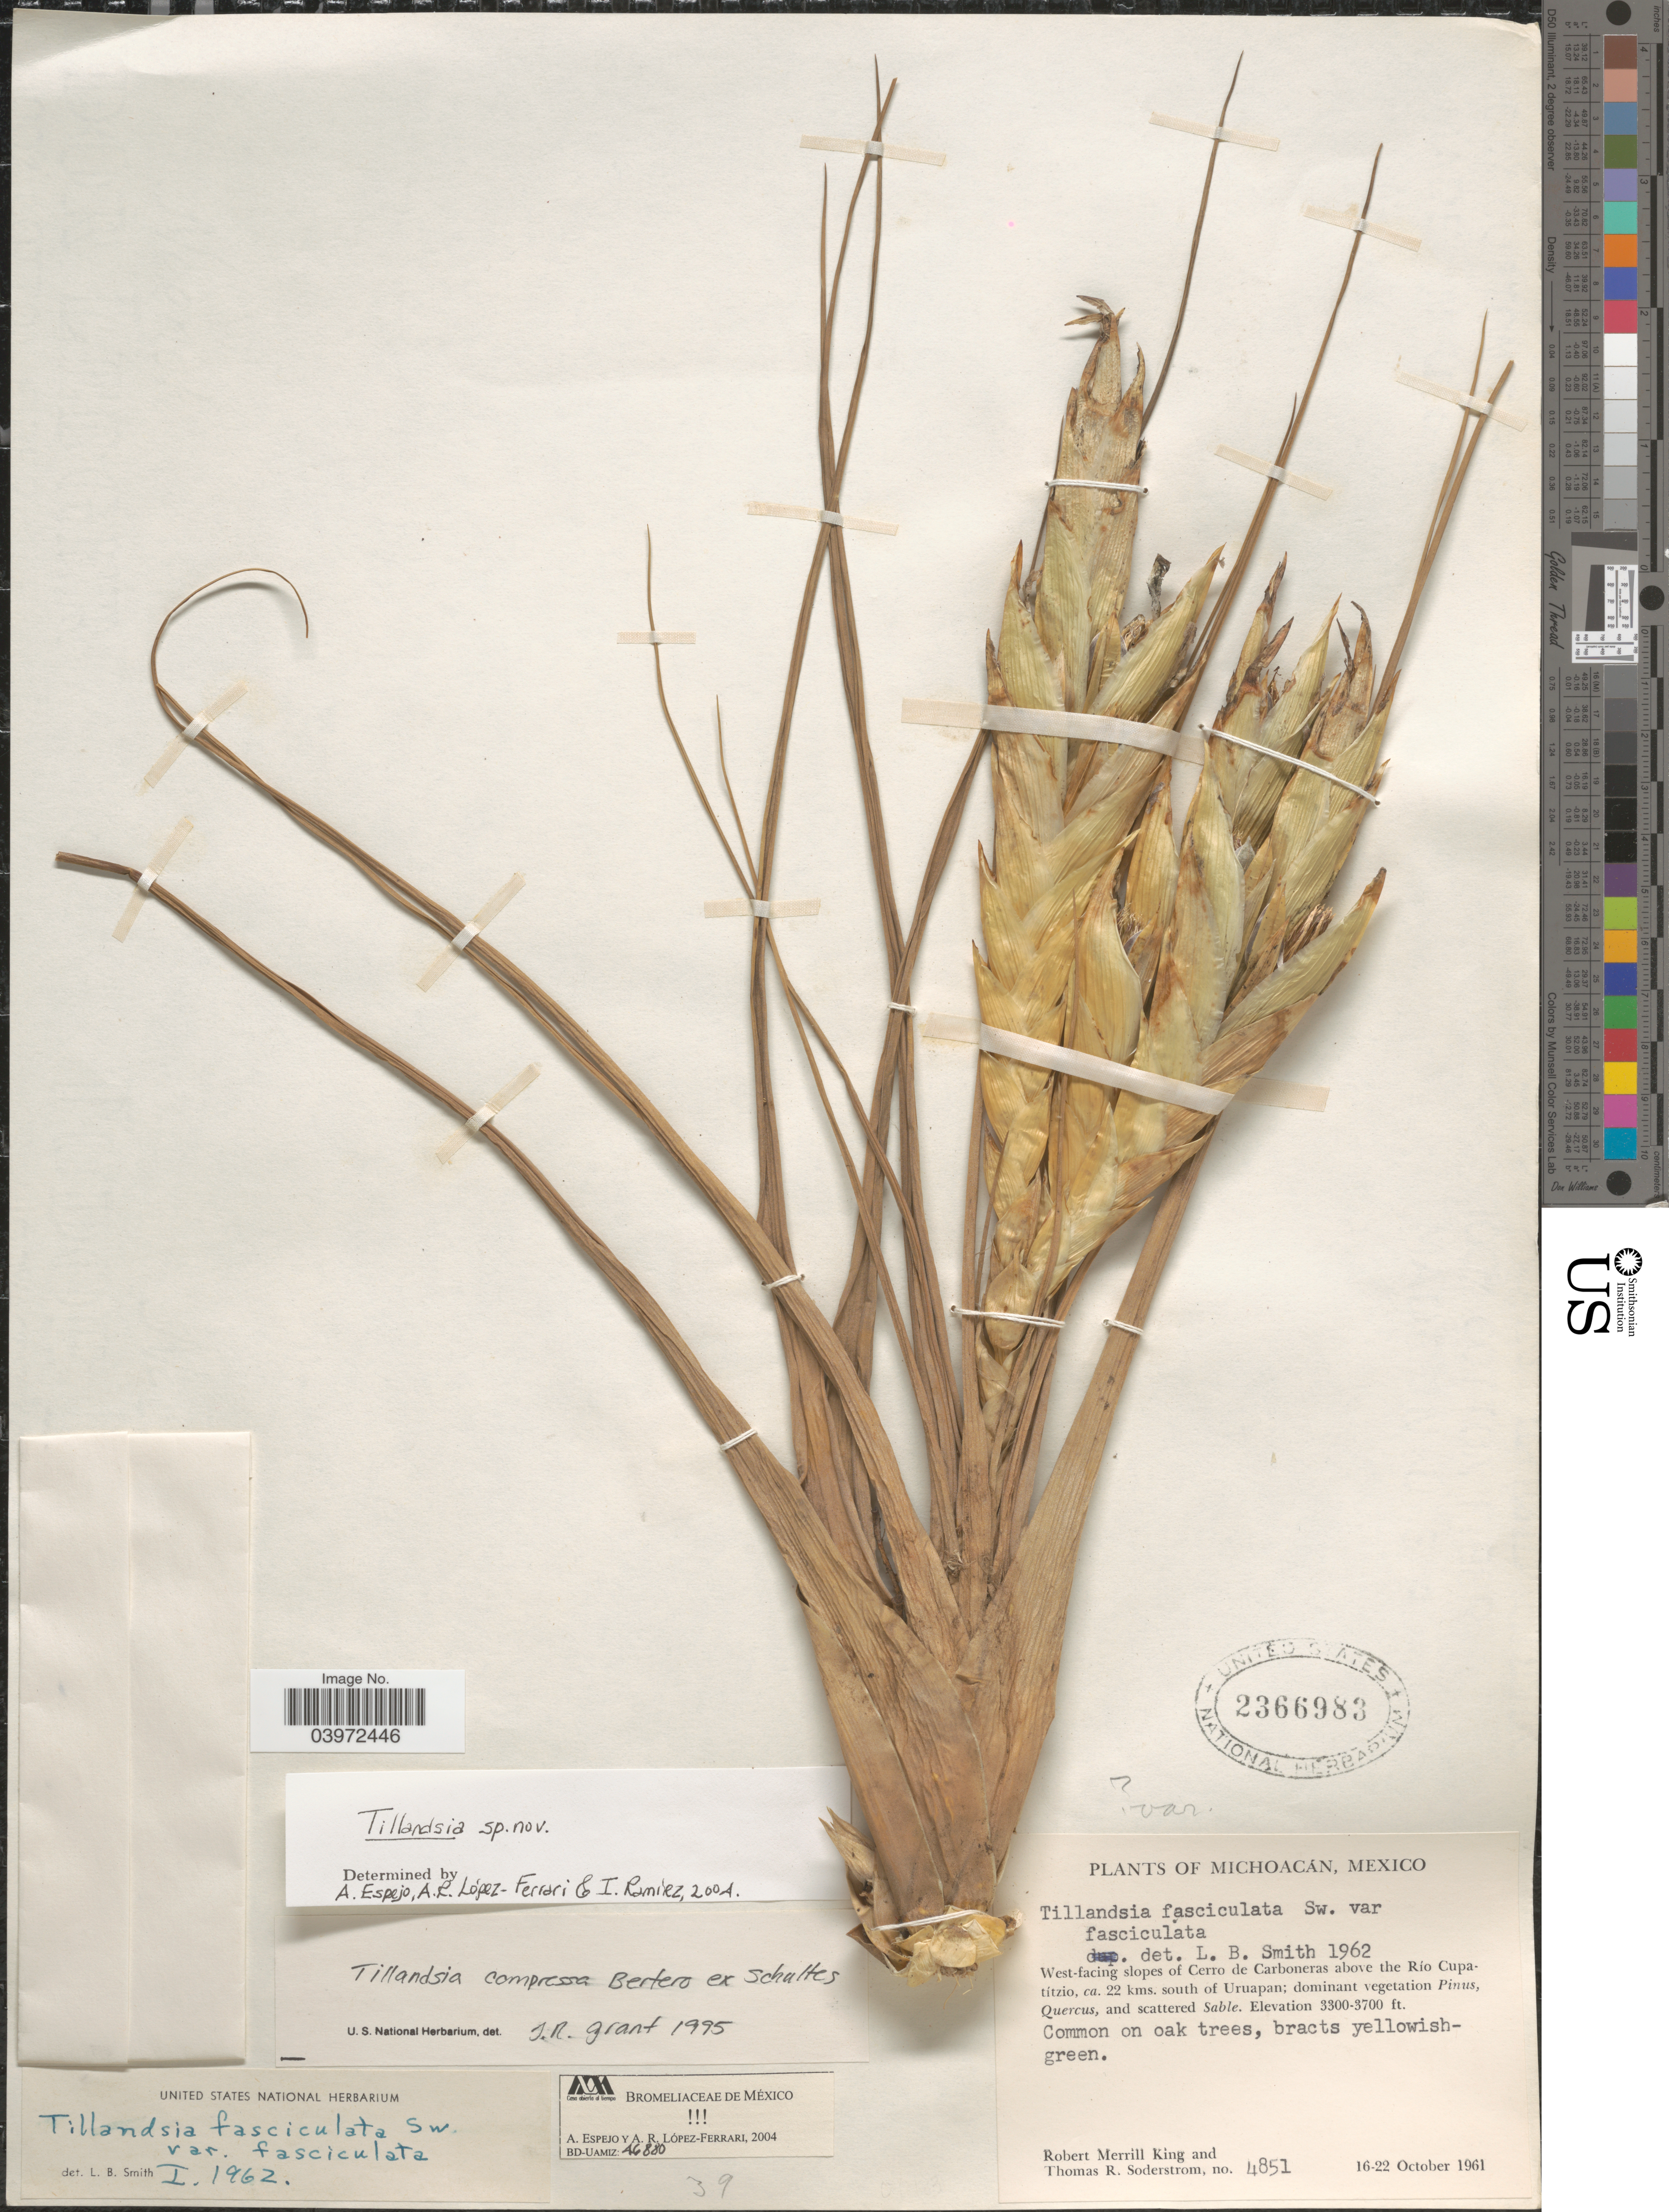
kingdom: Plantae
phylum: Tracheophyta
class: Liliopsida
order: Poales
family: Bromeliaceae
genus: Tillandsia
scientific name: Tillandsia sp.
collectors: R. M. King & T. R. Soderstrom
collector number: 4851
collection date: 1961-10-16/1961-10-22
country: Mexico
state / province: Michoacán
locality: West-facing slopes of Cerro de Carboneras above the Río Cupatítzio, ca. 22 kms. south of Uruapan. Common on oak trees.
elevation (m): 1006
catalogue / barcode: US 2366983